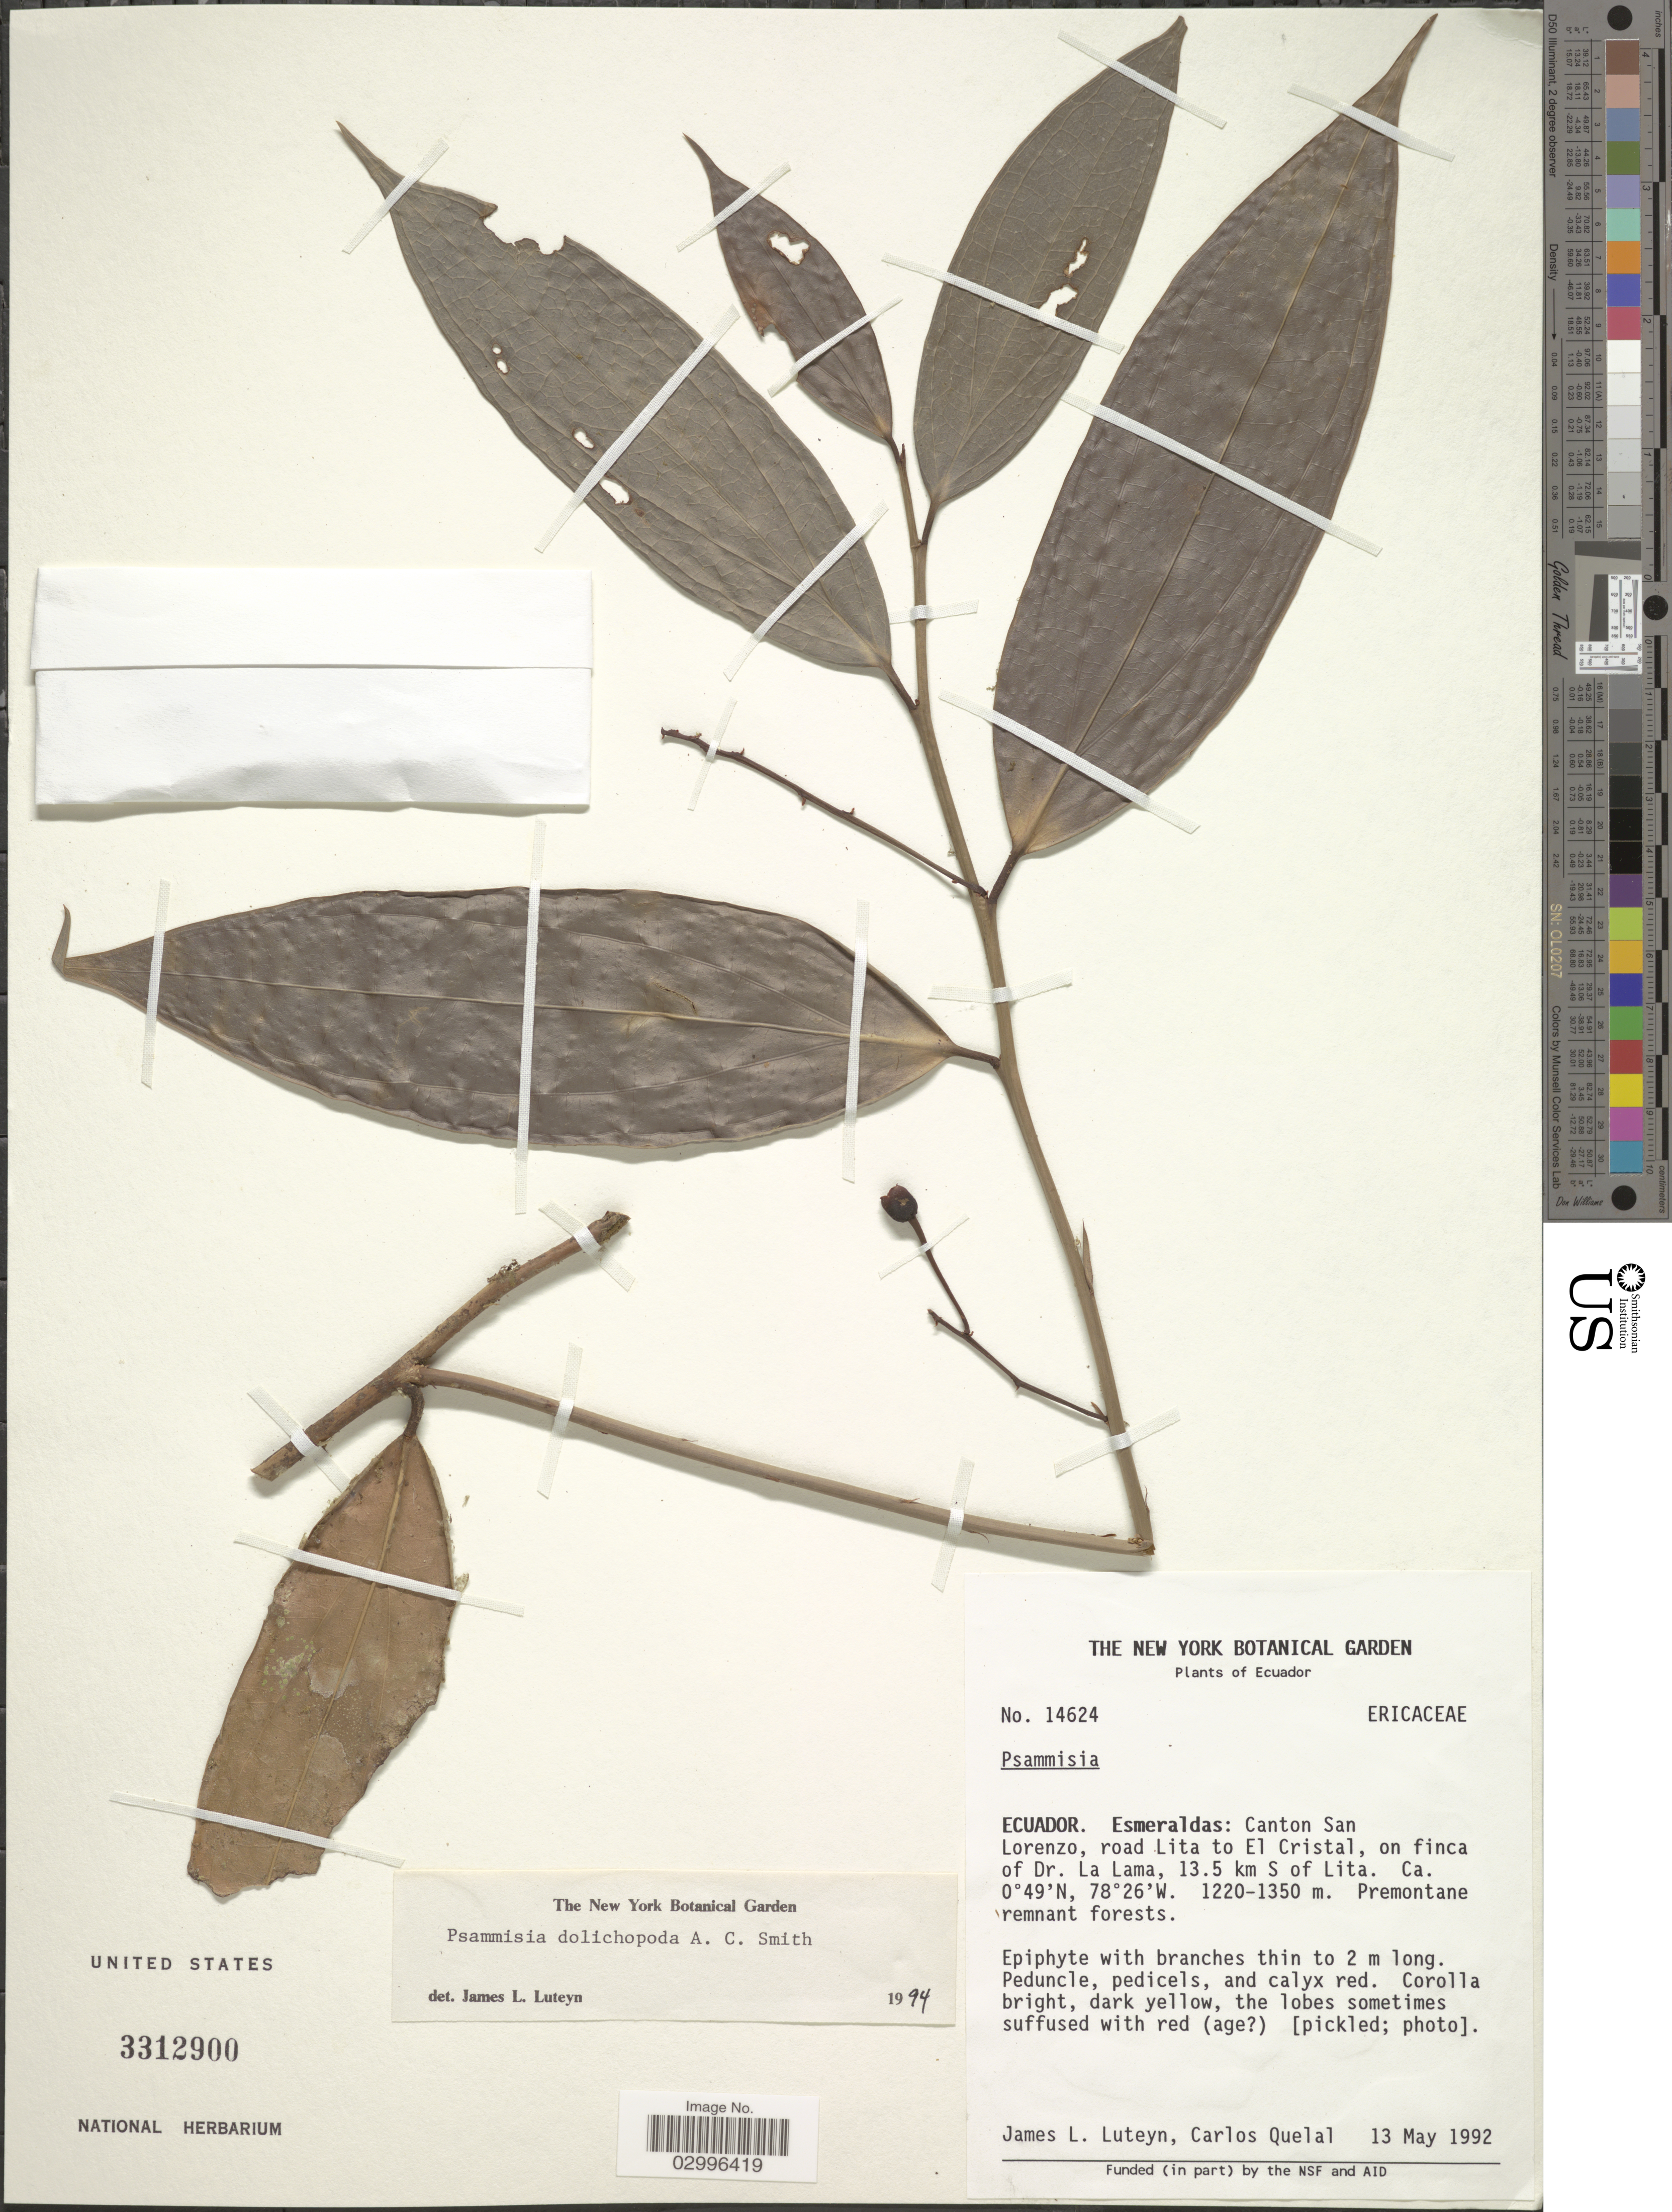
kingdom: Plantae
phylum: Tracheophyta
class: Magnoliopsida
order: Ericales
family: Ericaceae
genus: Psammisia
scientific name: Psammisia dolichopoda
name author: A.C. Sm.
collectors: J. L. Luteyn & C. Quelal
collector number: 14624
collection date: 1992-05-13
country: Ecuador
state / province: Esmeraldas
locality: Canton San Lorenzo, road Lita to El Cristal, on finca of Dr. La Lama, 13.5 km S of Lita.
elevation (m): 1220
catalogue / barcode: US 3312900